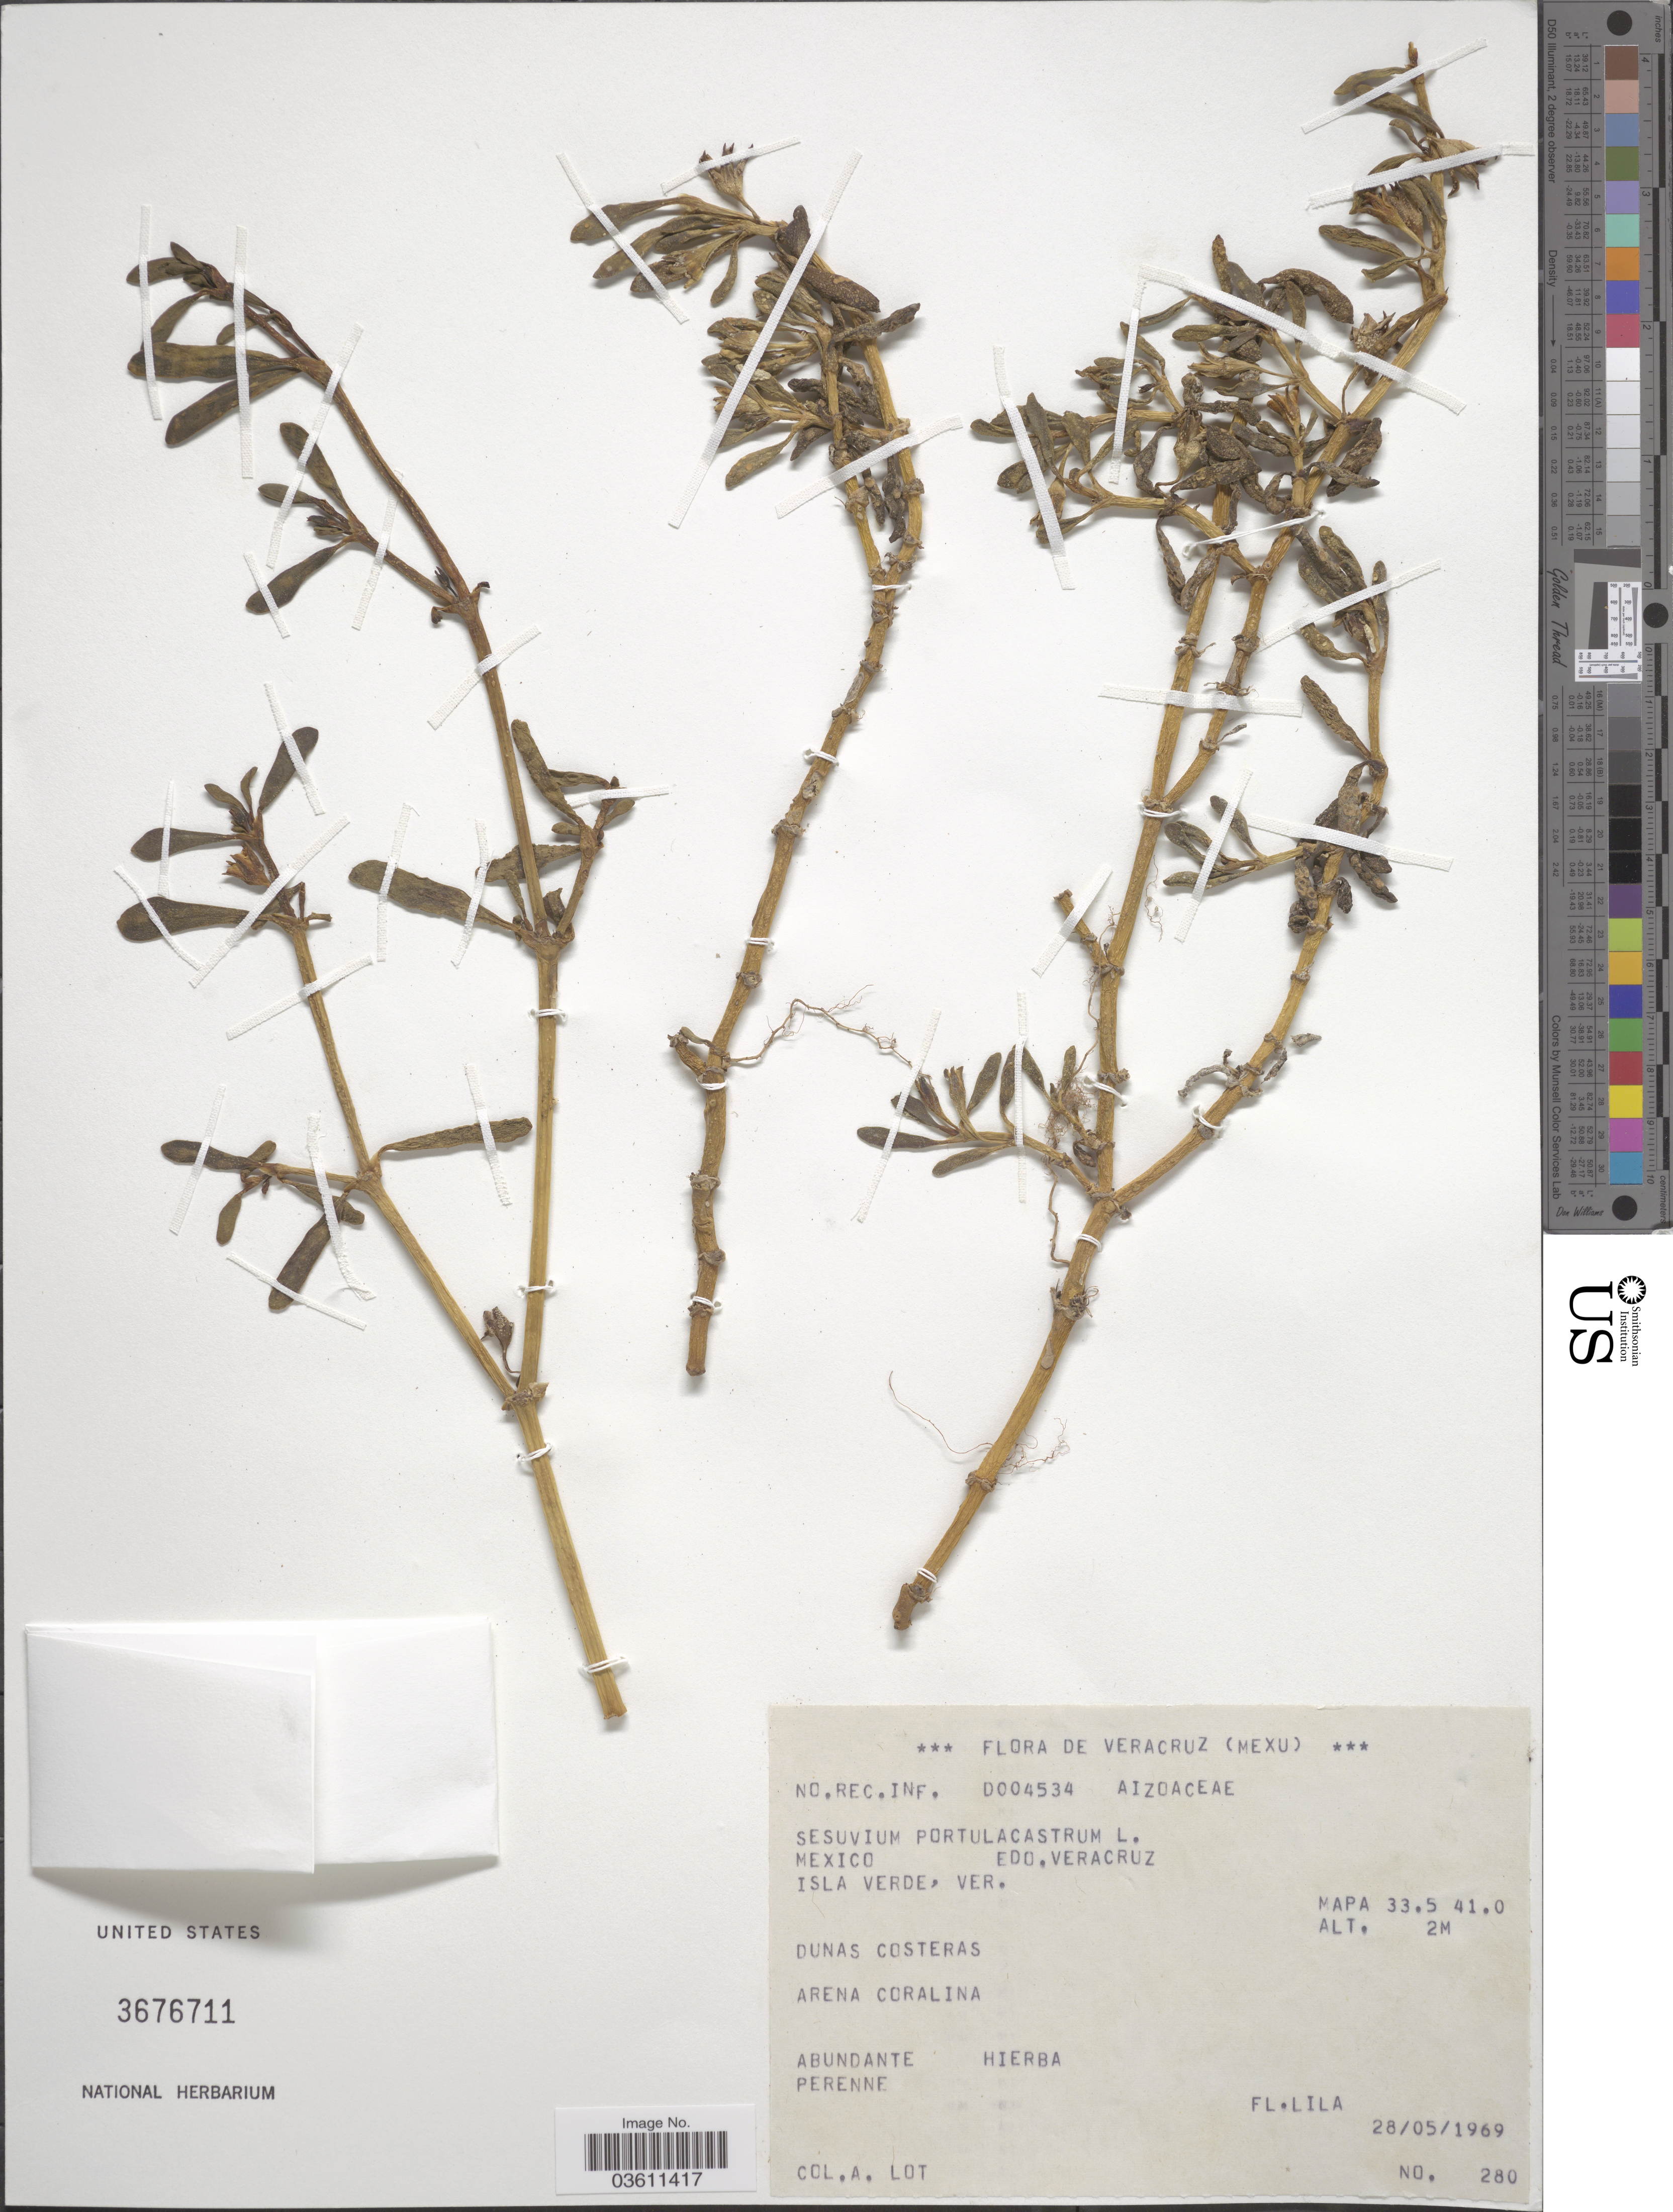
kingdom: Plantae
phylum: Tracheophyta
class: Magnoliopsida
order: Caryophyllales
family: Aizoaceae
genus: Sesuvium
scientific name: Sesuvium portulacastrum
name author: (L.) L.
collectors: Lot, A.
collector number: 280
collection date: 1969-05-28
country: Mexico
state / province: Veracruz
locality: Veracruz. Isla Verde. Mapa 33.5 41.0.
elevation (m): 2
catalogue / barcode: US 3676711